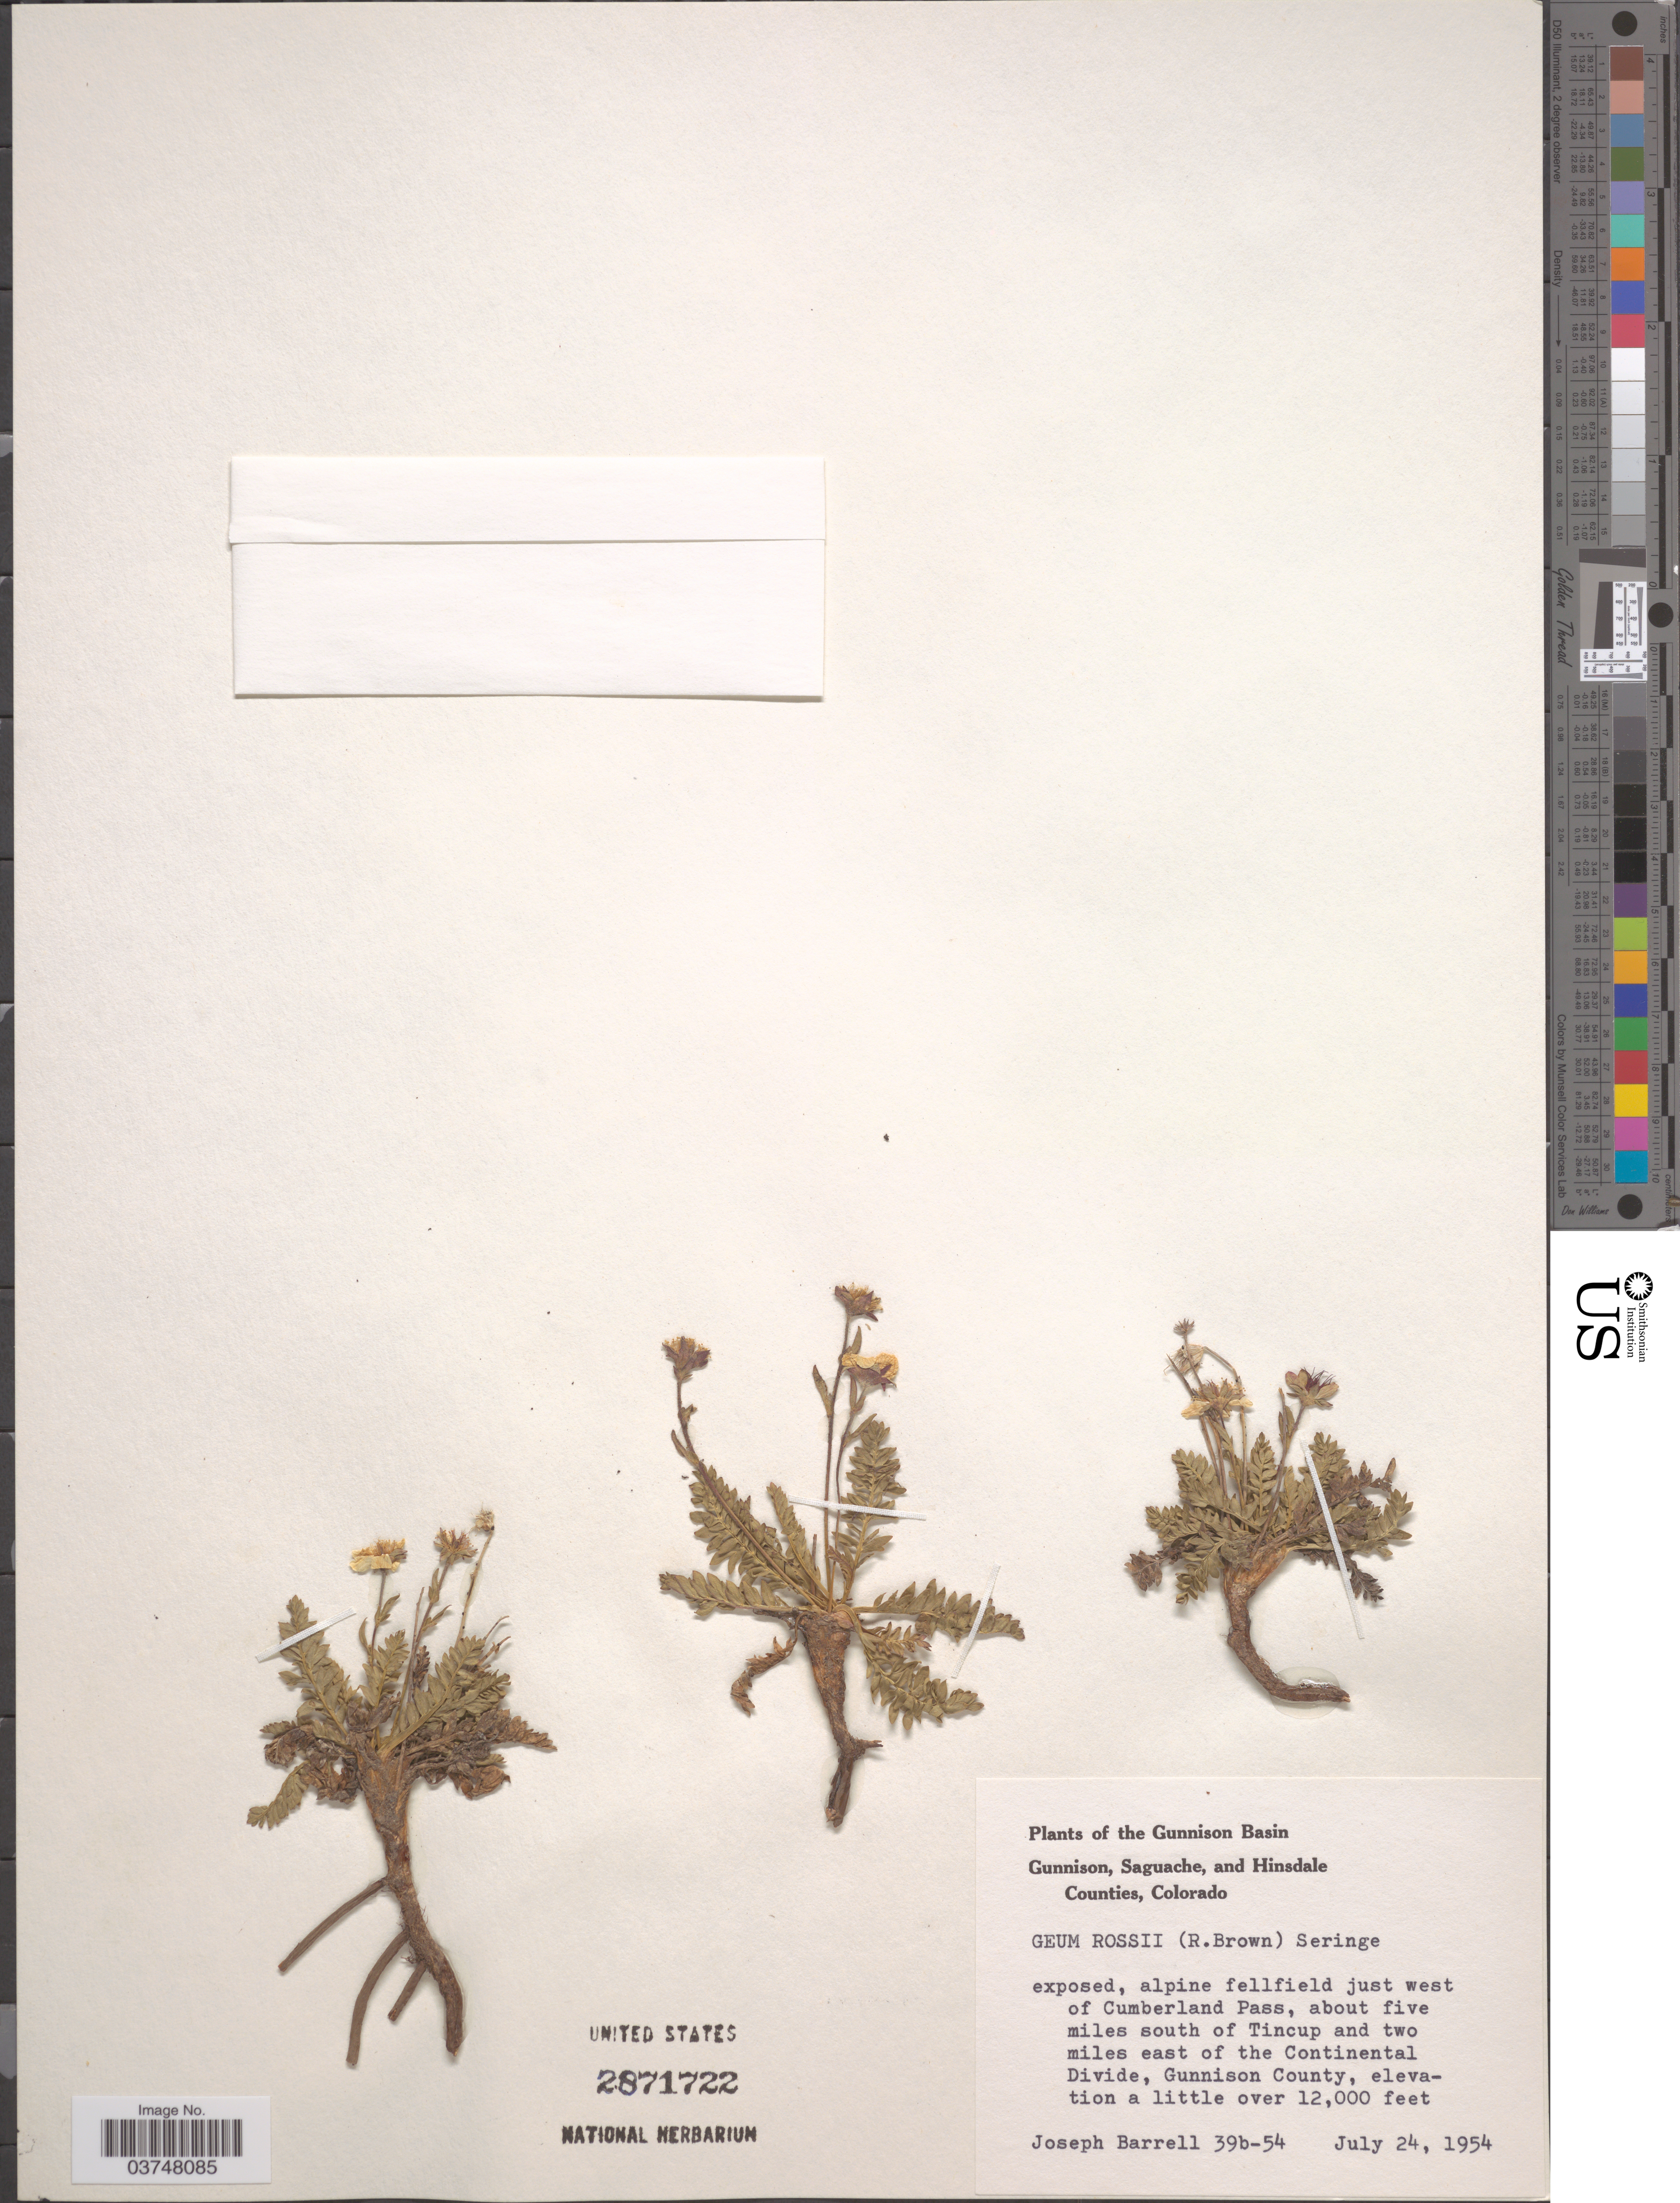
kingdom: Plantae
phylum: Tracheophyta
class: Magnoliopsida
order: Rosales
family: Rosaceae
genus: Acomastylis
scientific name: Acomastylis rossii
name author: (R. Br.) Greene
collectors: J. Barrell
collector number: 39b-54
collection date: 1954-07-24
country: United States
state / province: Colorado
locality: The Gunnison Basin. Alpine fellfield just west of Cumberland Pass, about five miles south of Tincup and two miles east of the Continental Divide, Gunnison County.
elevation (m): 3658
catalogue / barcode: US 2871722